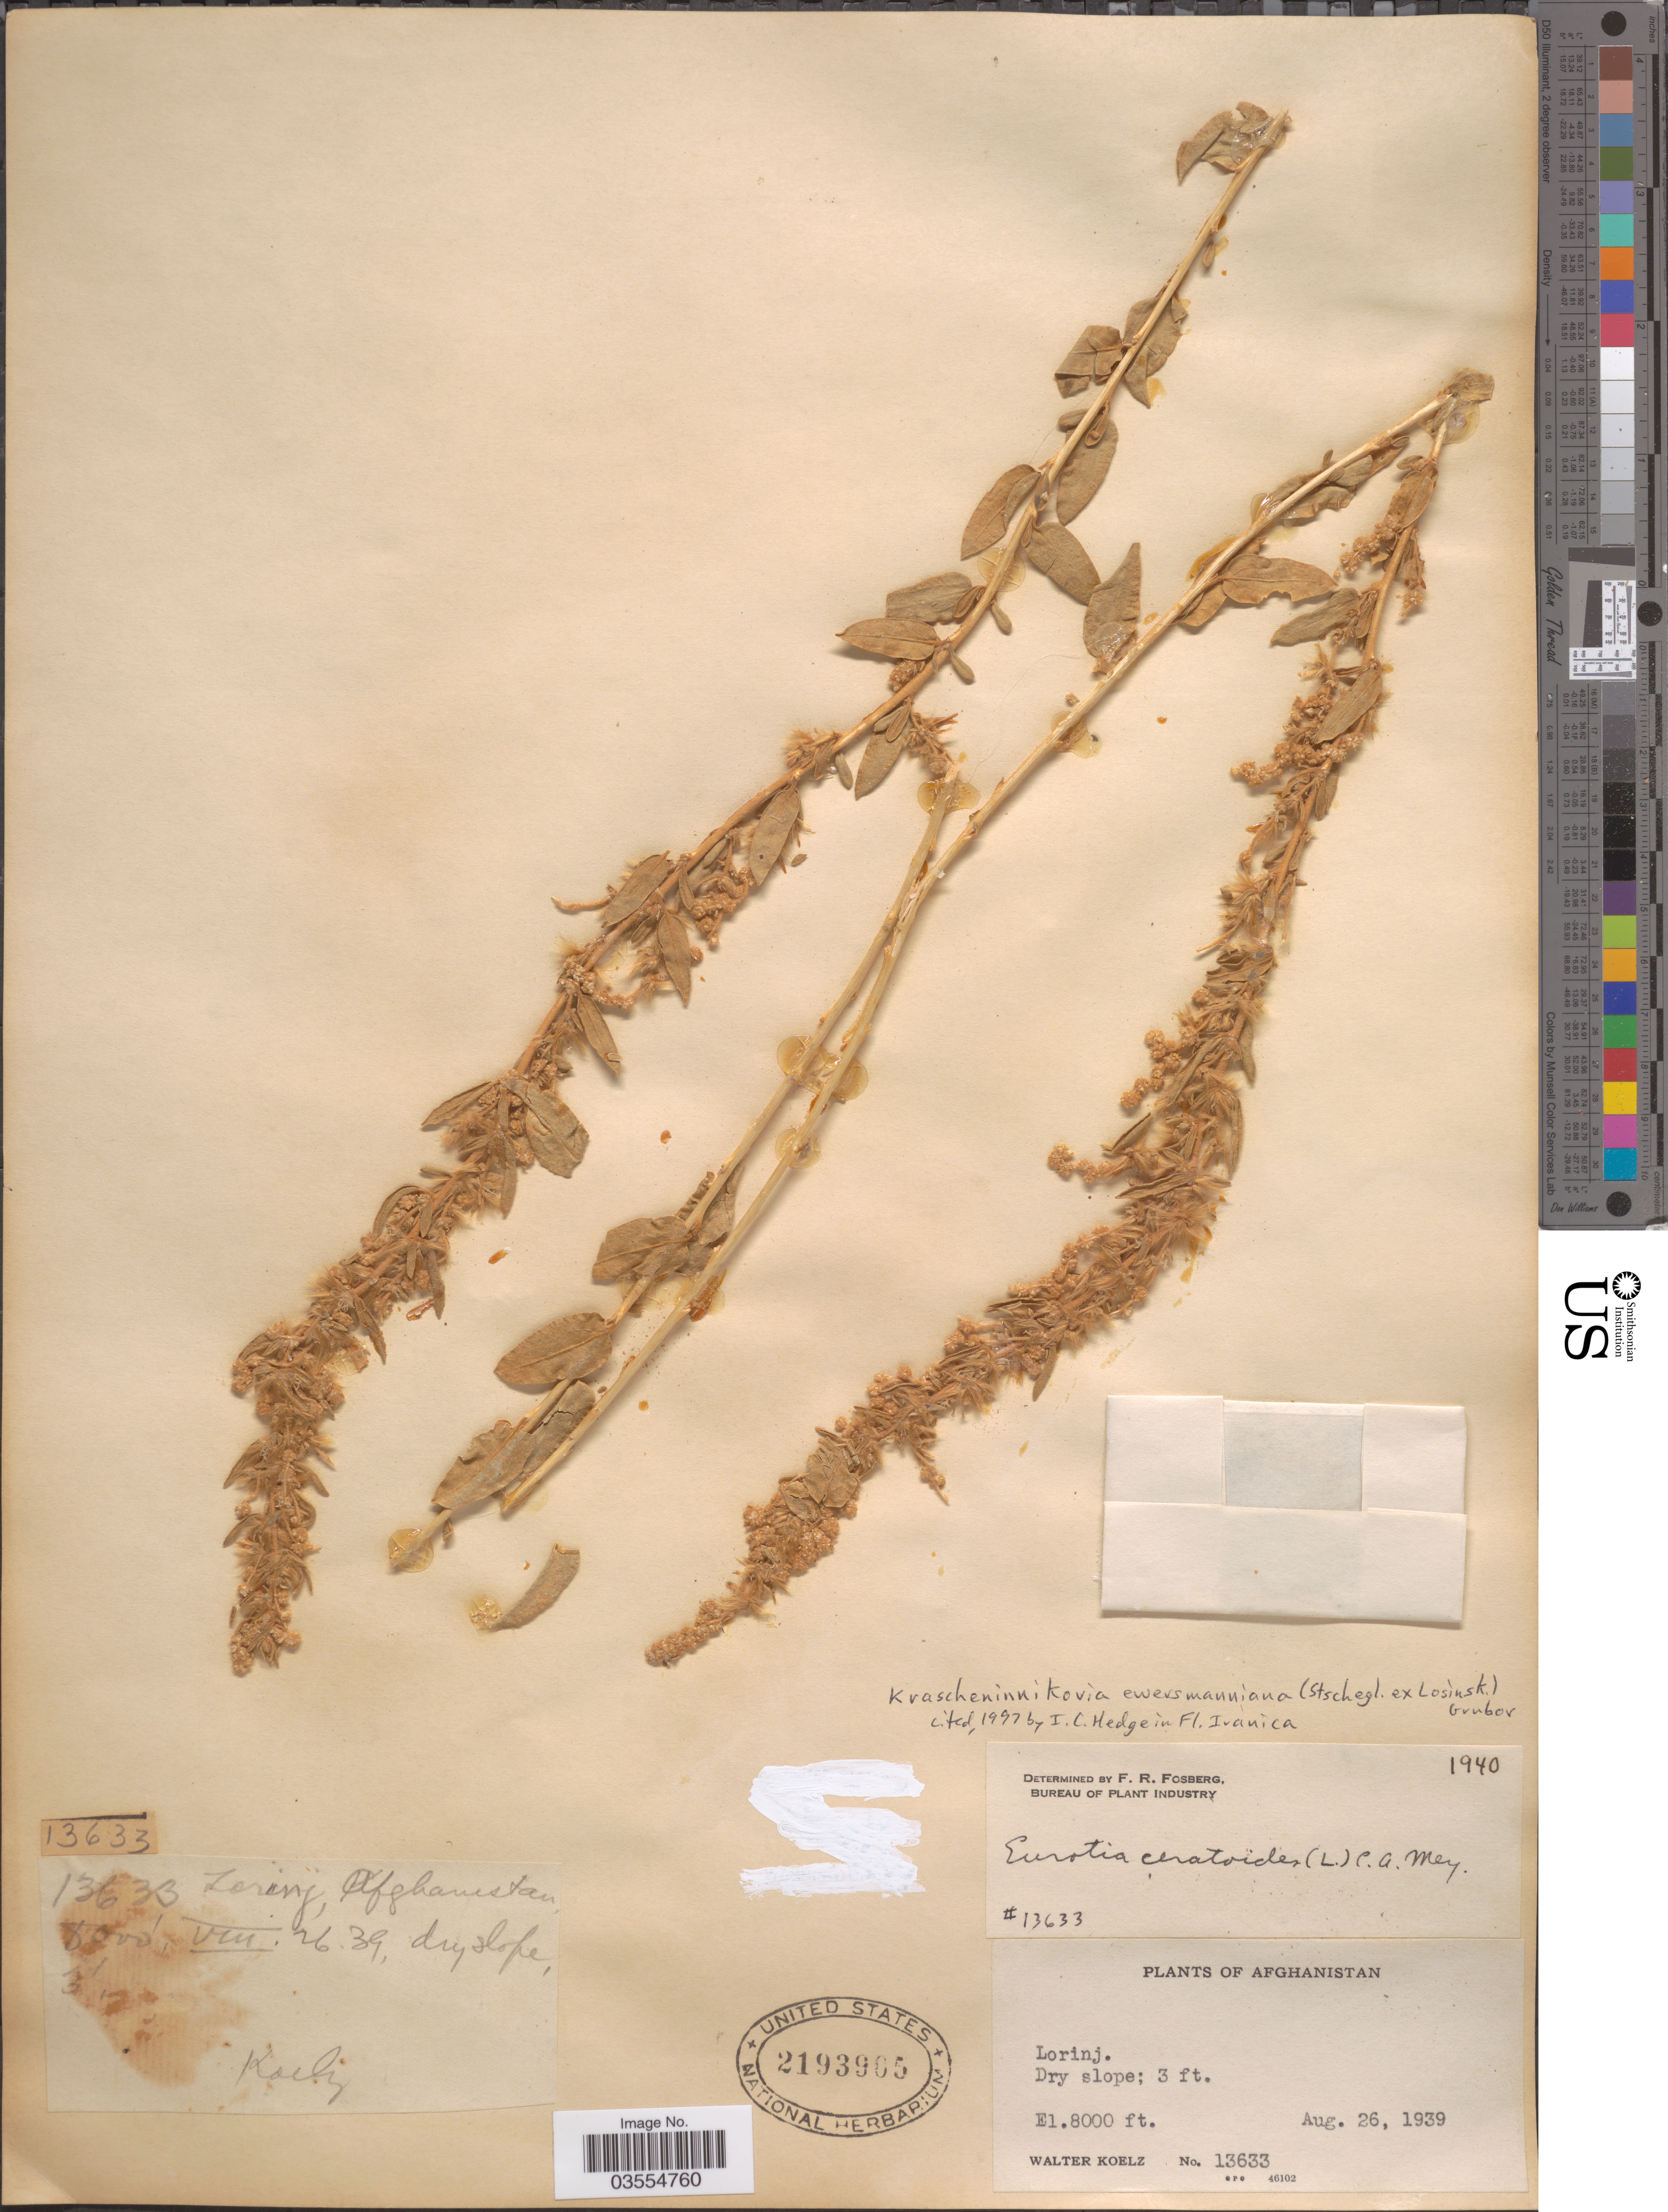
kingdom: Plantae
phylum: Tracheophyta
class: Magnoliopsida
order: Caryophyllales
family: Amaranthaceae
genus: Krascheninnikovia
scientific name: Krascheninnikovia ewersmanniana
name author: (Stschegl. ex Losinsk.) Grubov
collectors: W. N. Koelz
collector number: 13633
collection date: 1939-08-26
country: Afghanistan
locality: Lorinj.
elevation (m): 2438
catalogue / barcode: US 2193905